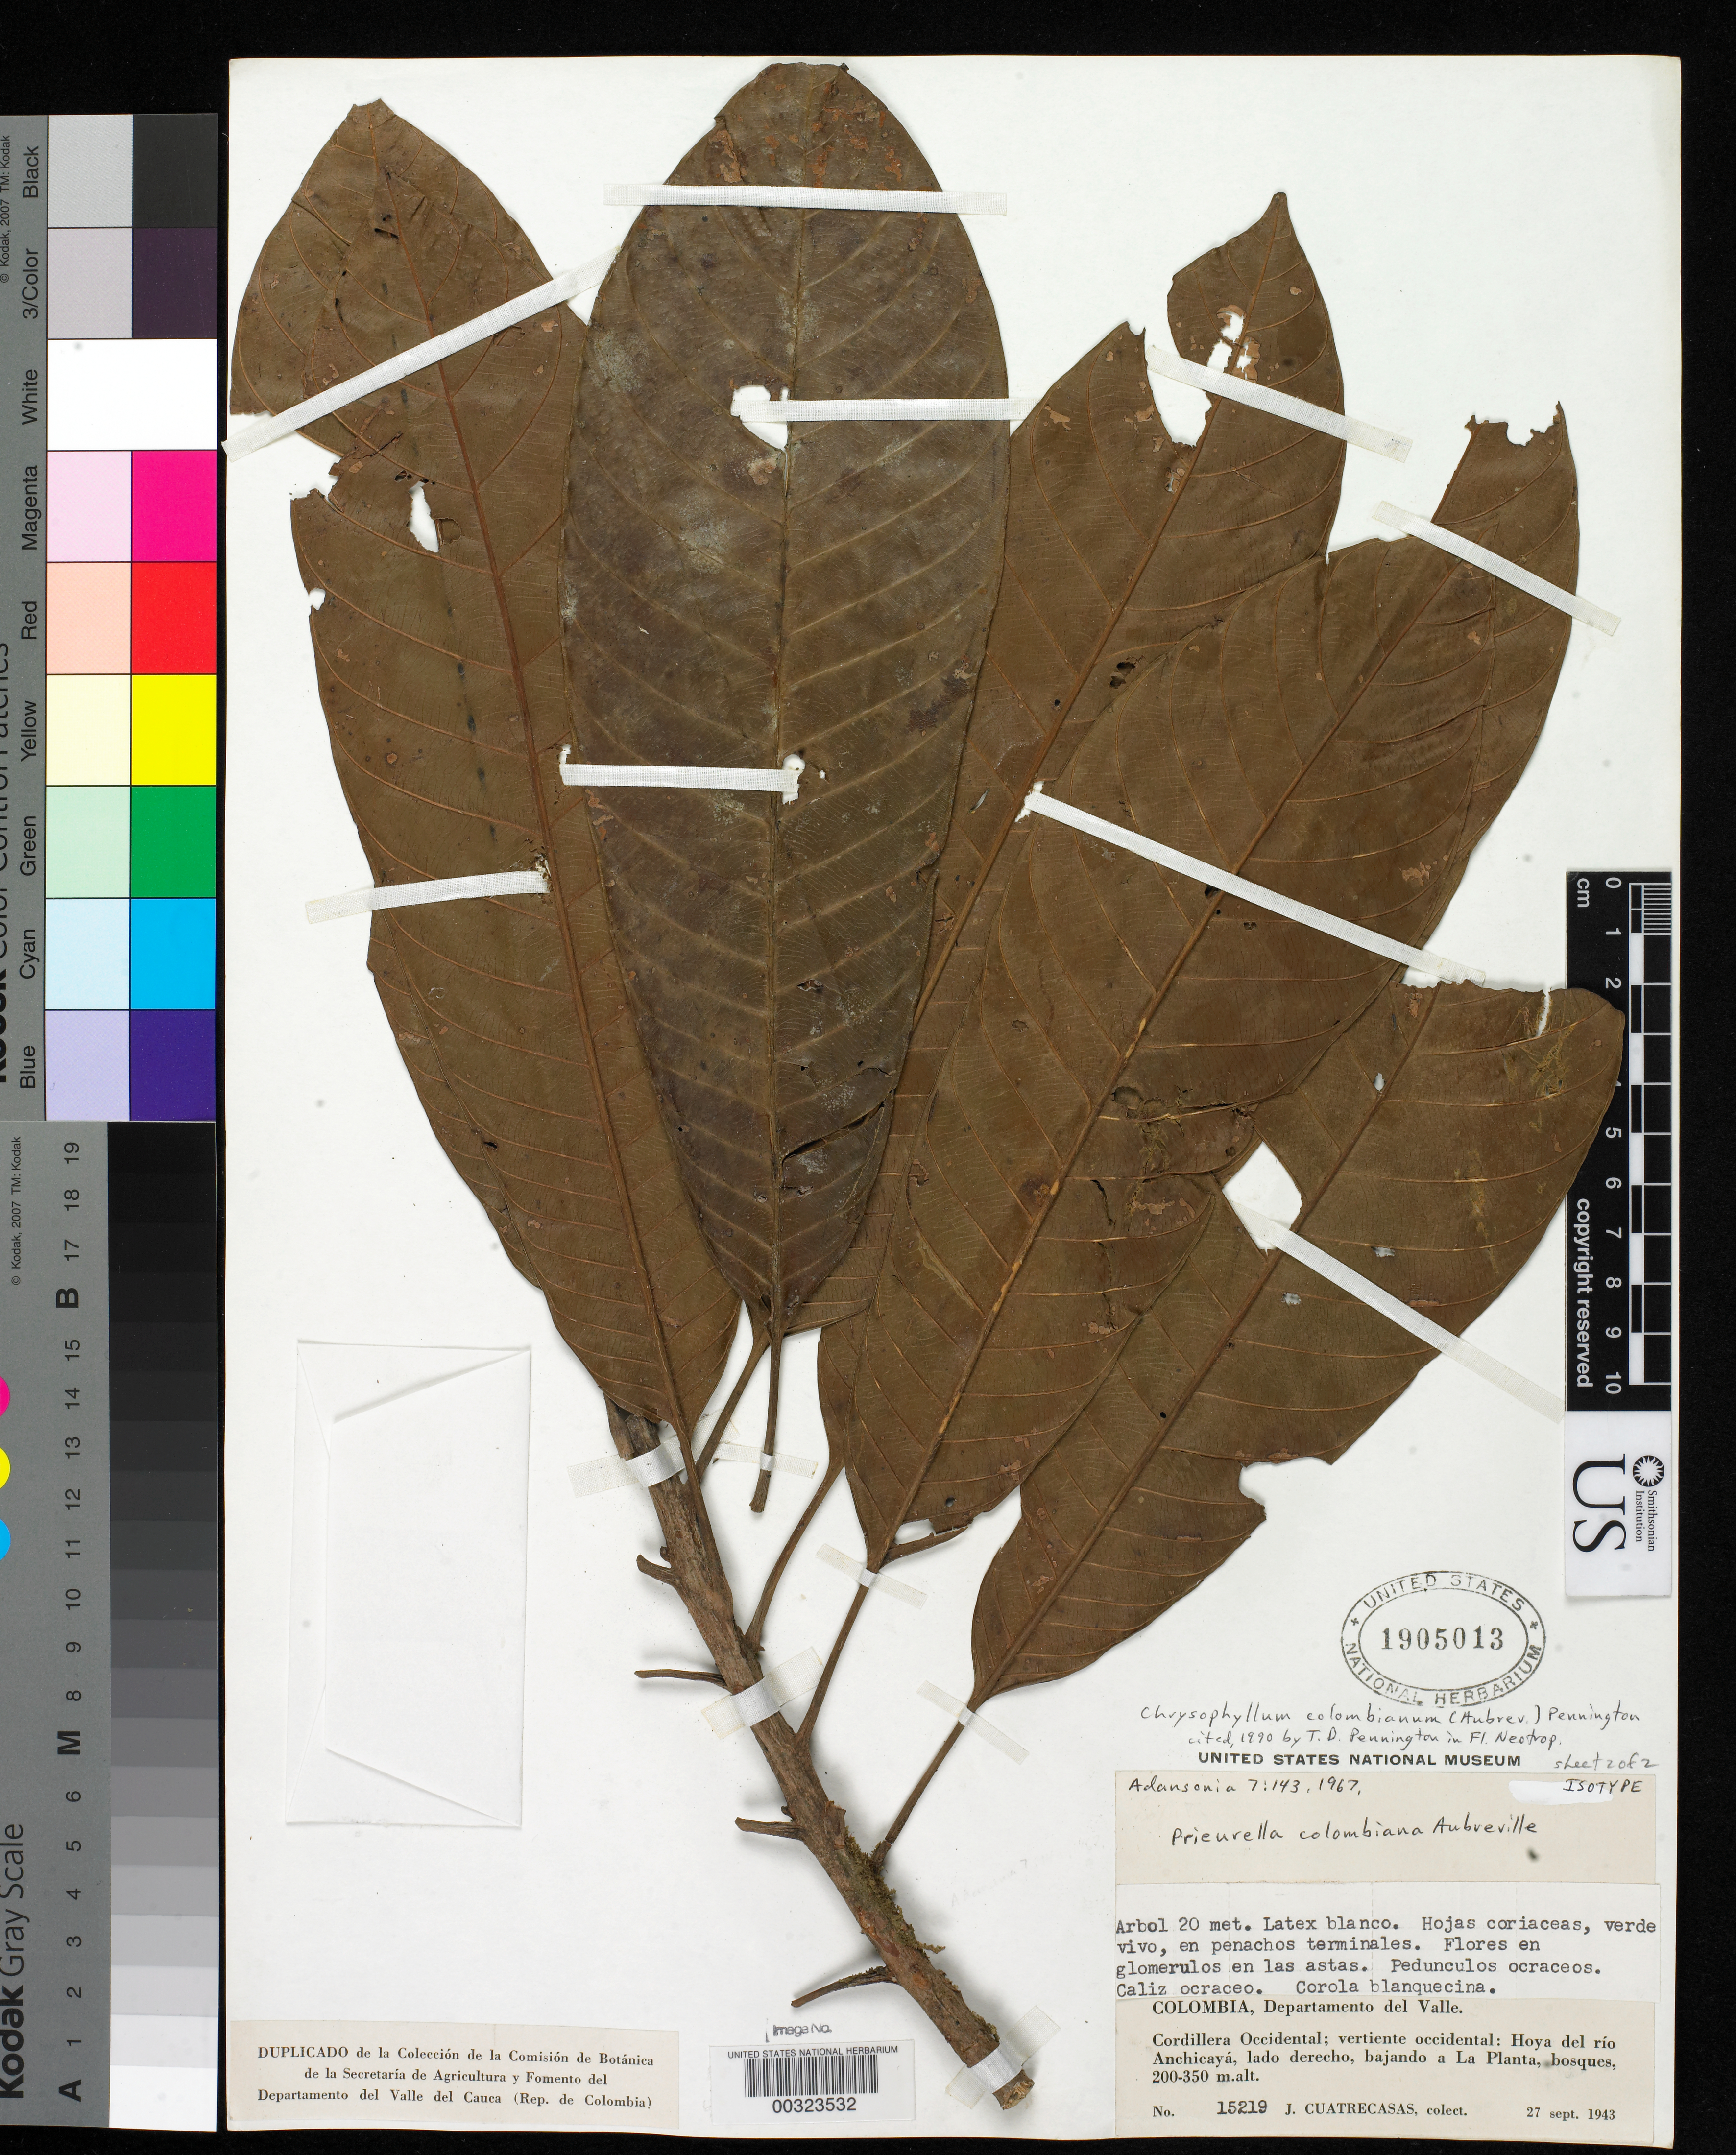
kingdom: Plantae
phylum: Tracheophyta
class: Magnoliopsida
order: Ericales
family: Sapotaceae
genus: Prieurella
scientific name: Prieurella colombiana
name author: Aubrév.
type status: Isotype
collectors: J. Cuatrecasas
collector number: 15219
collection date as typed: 27 Sep 1943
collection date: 1943-09-27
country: Colombia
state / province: Valle del Cauca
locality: W slope of Cordillera Occidental, Valley of Rio Anchicaya, right side, base of La Planta.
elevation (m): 200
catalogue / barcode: US 1905013